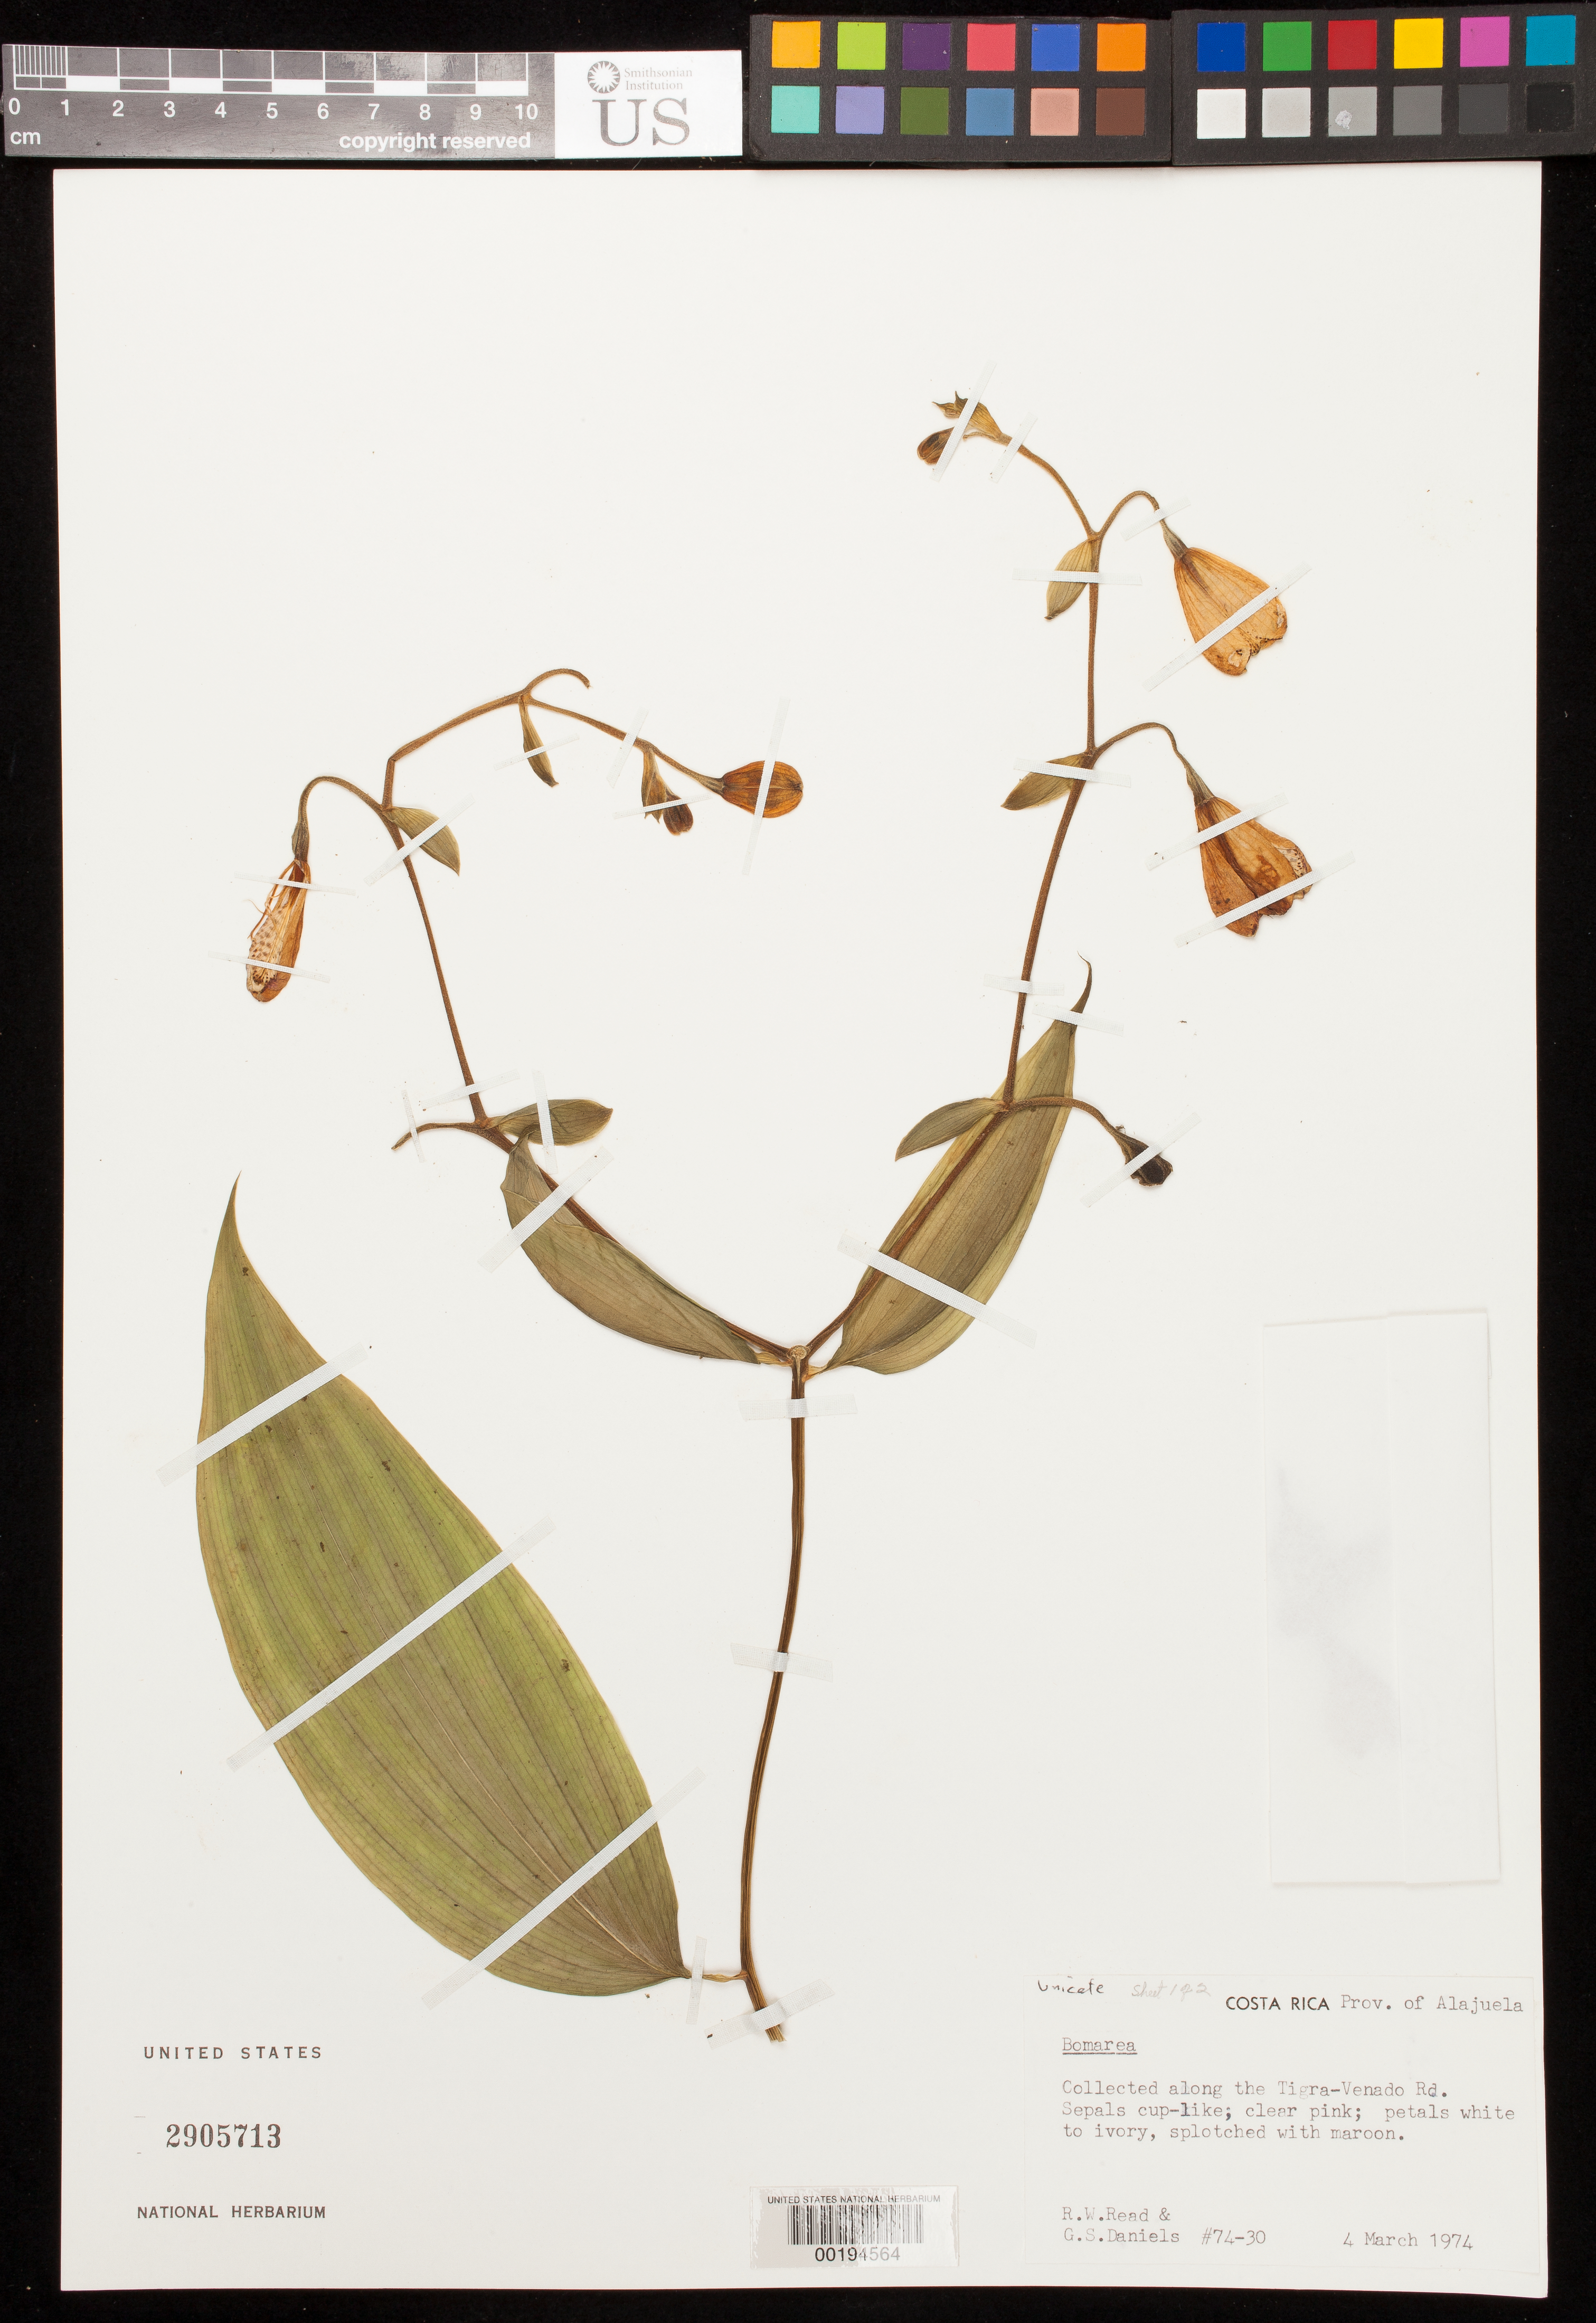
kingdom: Plantae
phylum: Tracheophyta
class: Liliopsida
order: Liliales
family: Alstroemeriaceae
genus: Bomarea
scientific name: Bomarea sp.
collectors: R. W. Read & G. S. Daniels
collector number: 74-30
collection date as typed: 04 Mar 1974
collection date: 1974-03-04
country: Costa Rica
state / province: Alajuela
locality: Along the Tigra - Venado road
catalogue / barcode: US 2905713